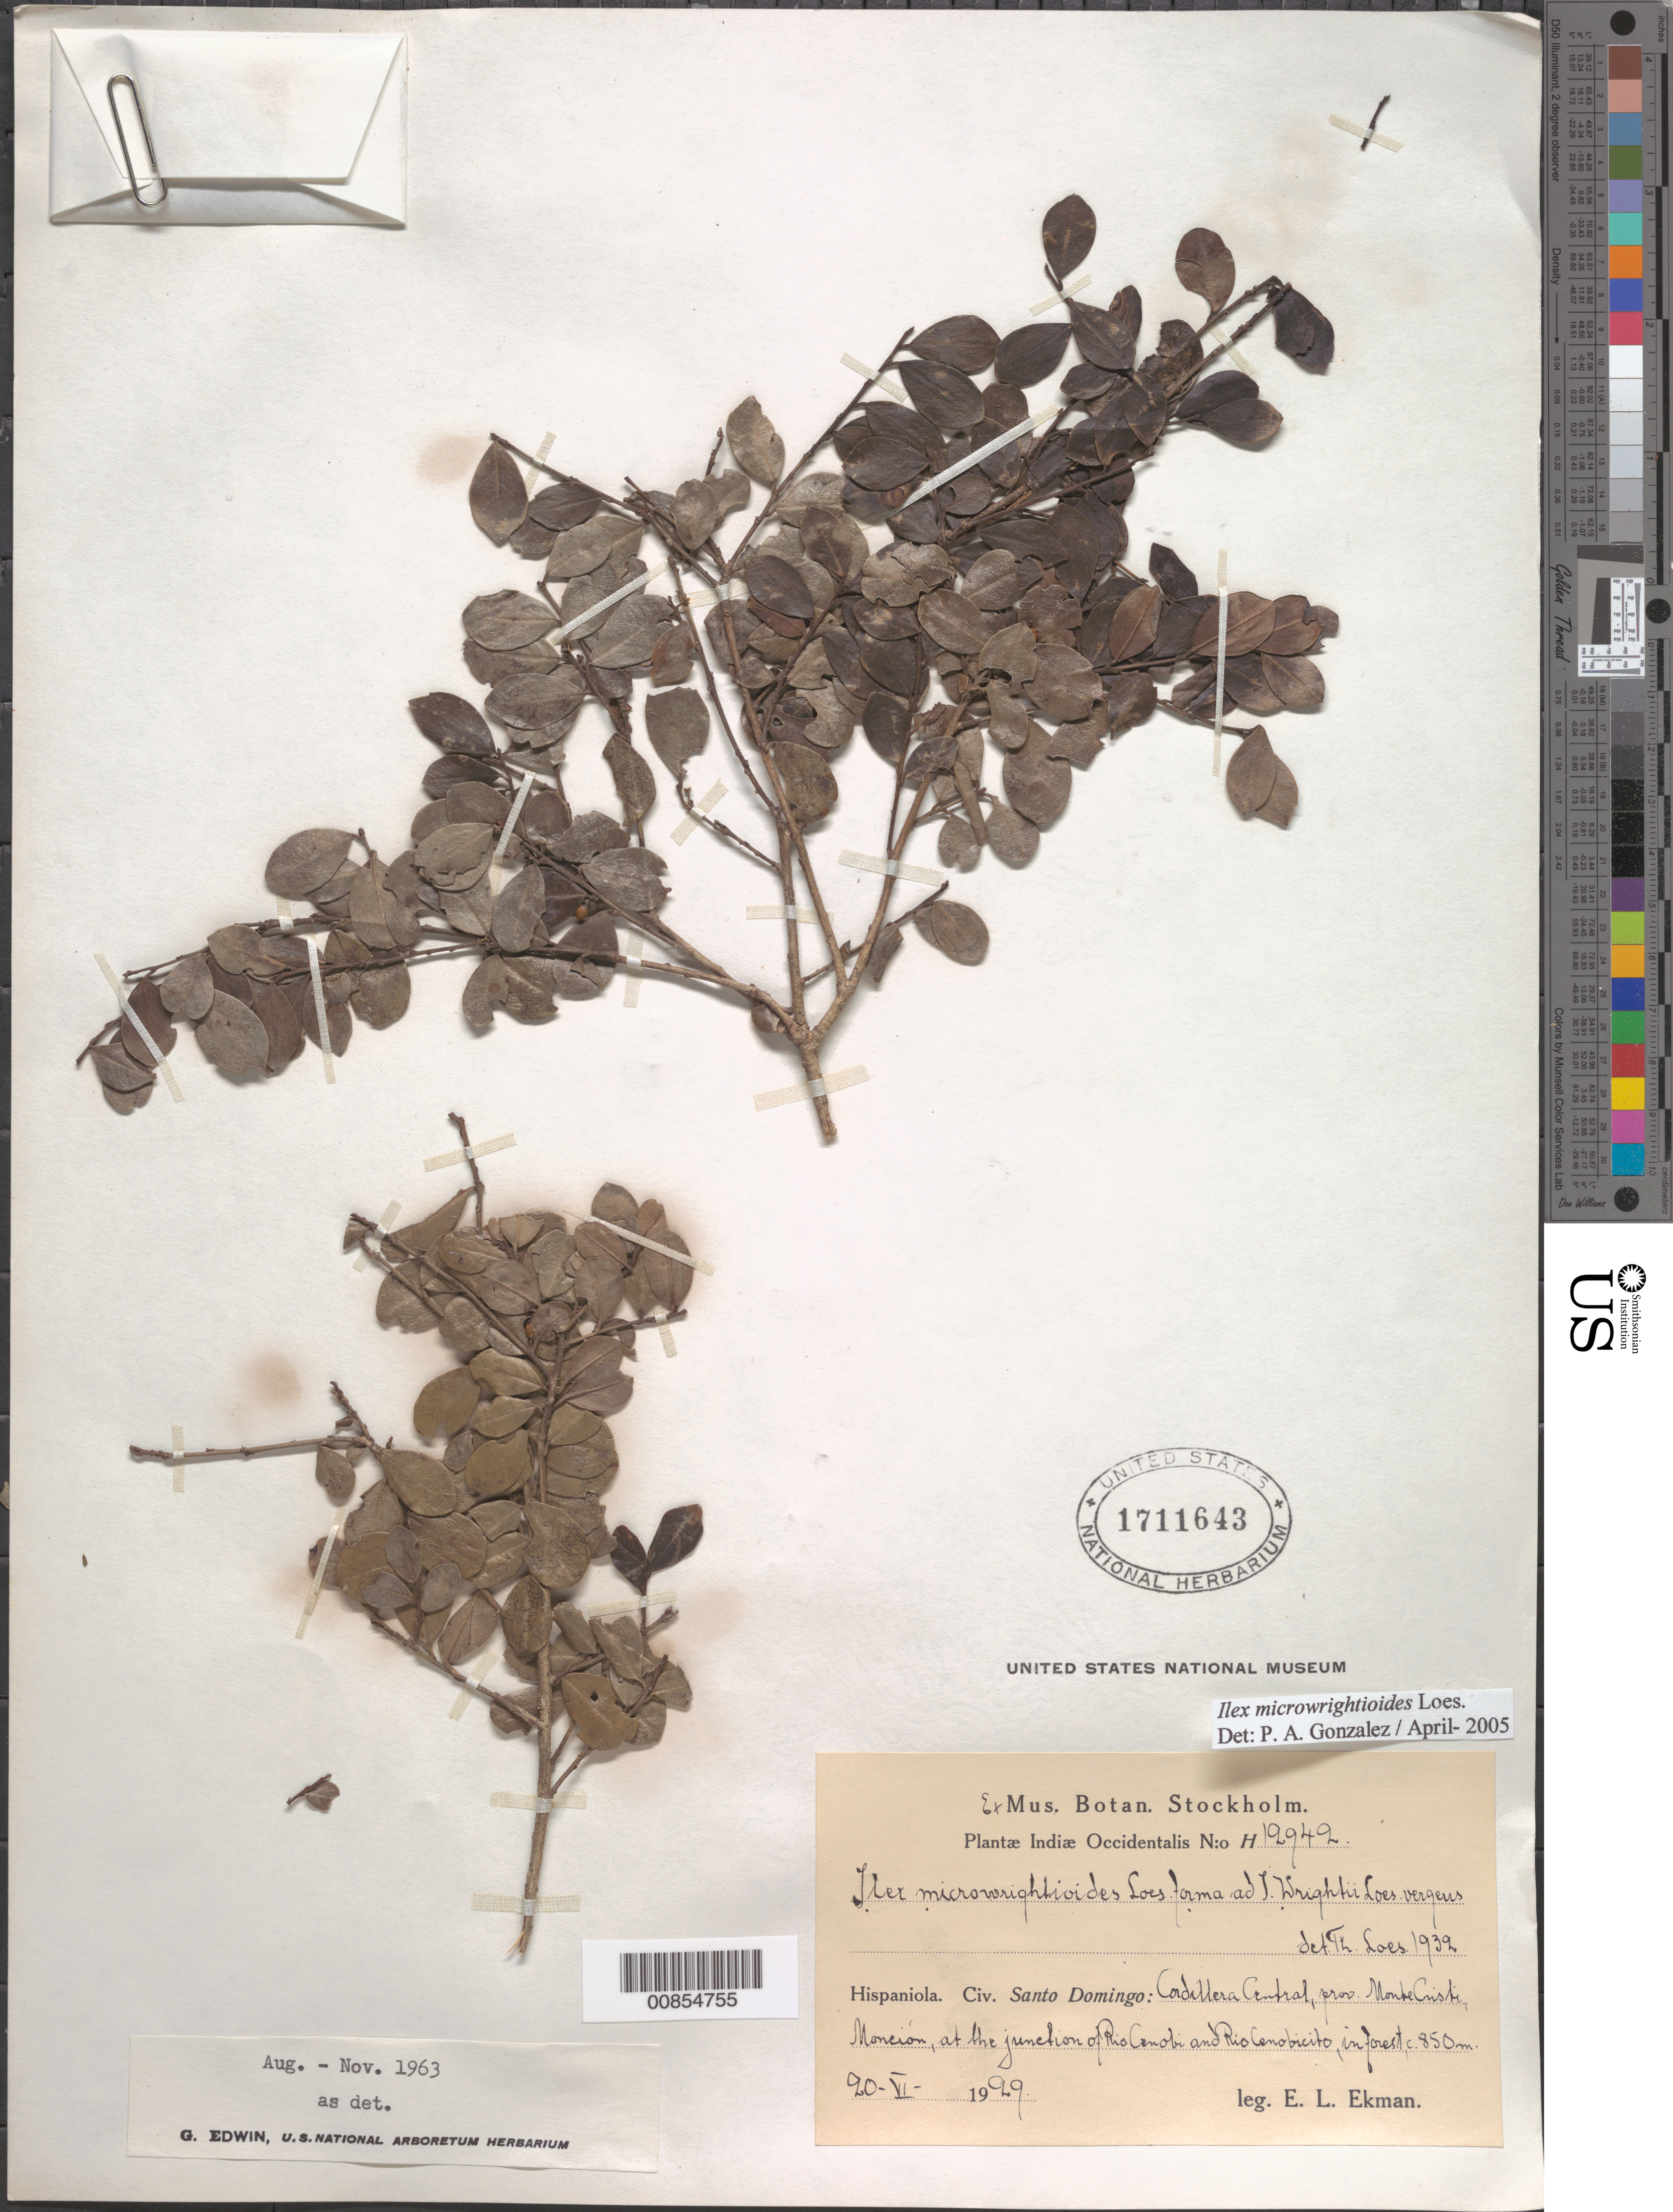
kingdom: Plantae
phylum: Tracheophyta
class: Magnoliopsida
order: Aquifoliales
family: Aquifoliaceae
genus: Ilex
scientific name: Ilex microwrightioides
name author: Loes. in Urb.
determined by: González, P. A.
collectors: E. L. Ekman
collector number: H 12942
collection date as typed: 20 Jun 1929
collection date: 1929-06-20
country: Dominican Republic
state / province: Monte Cristi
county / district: Monción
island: Hispaniola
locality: Cordillera Central, at the junction of Rio Canobi and Rio Canobicito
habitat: In forest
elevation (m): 850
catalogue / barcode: US 1711643